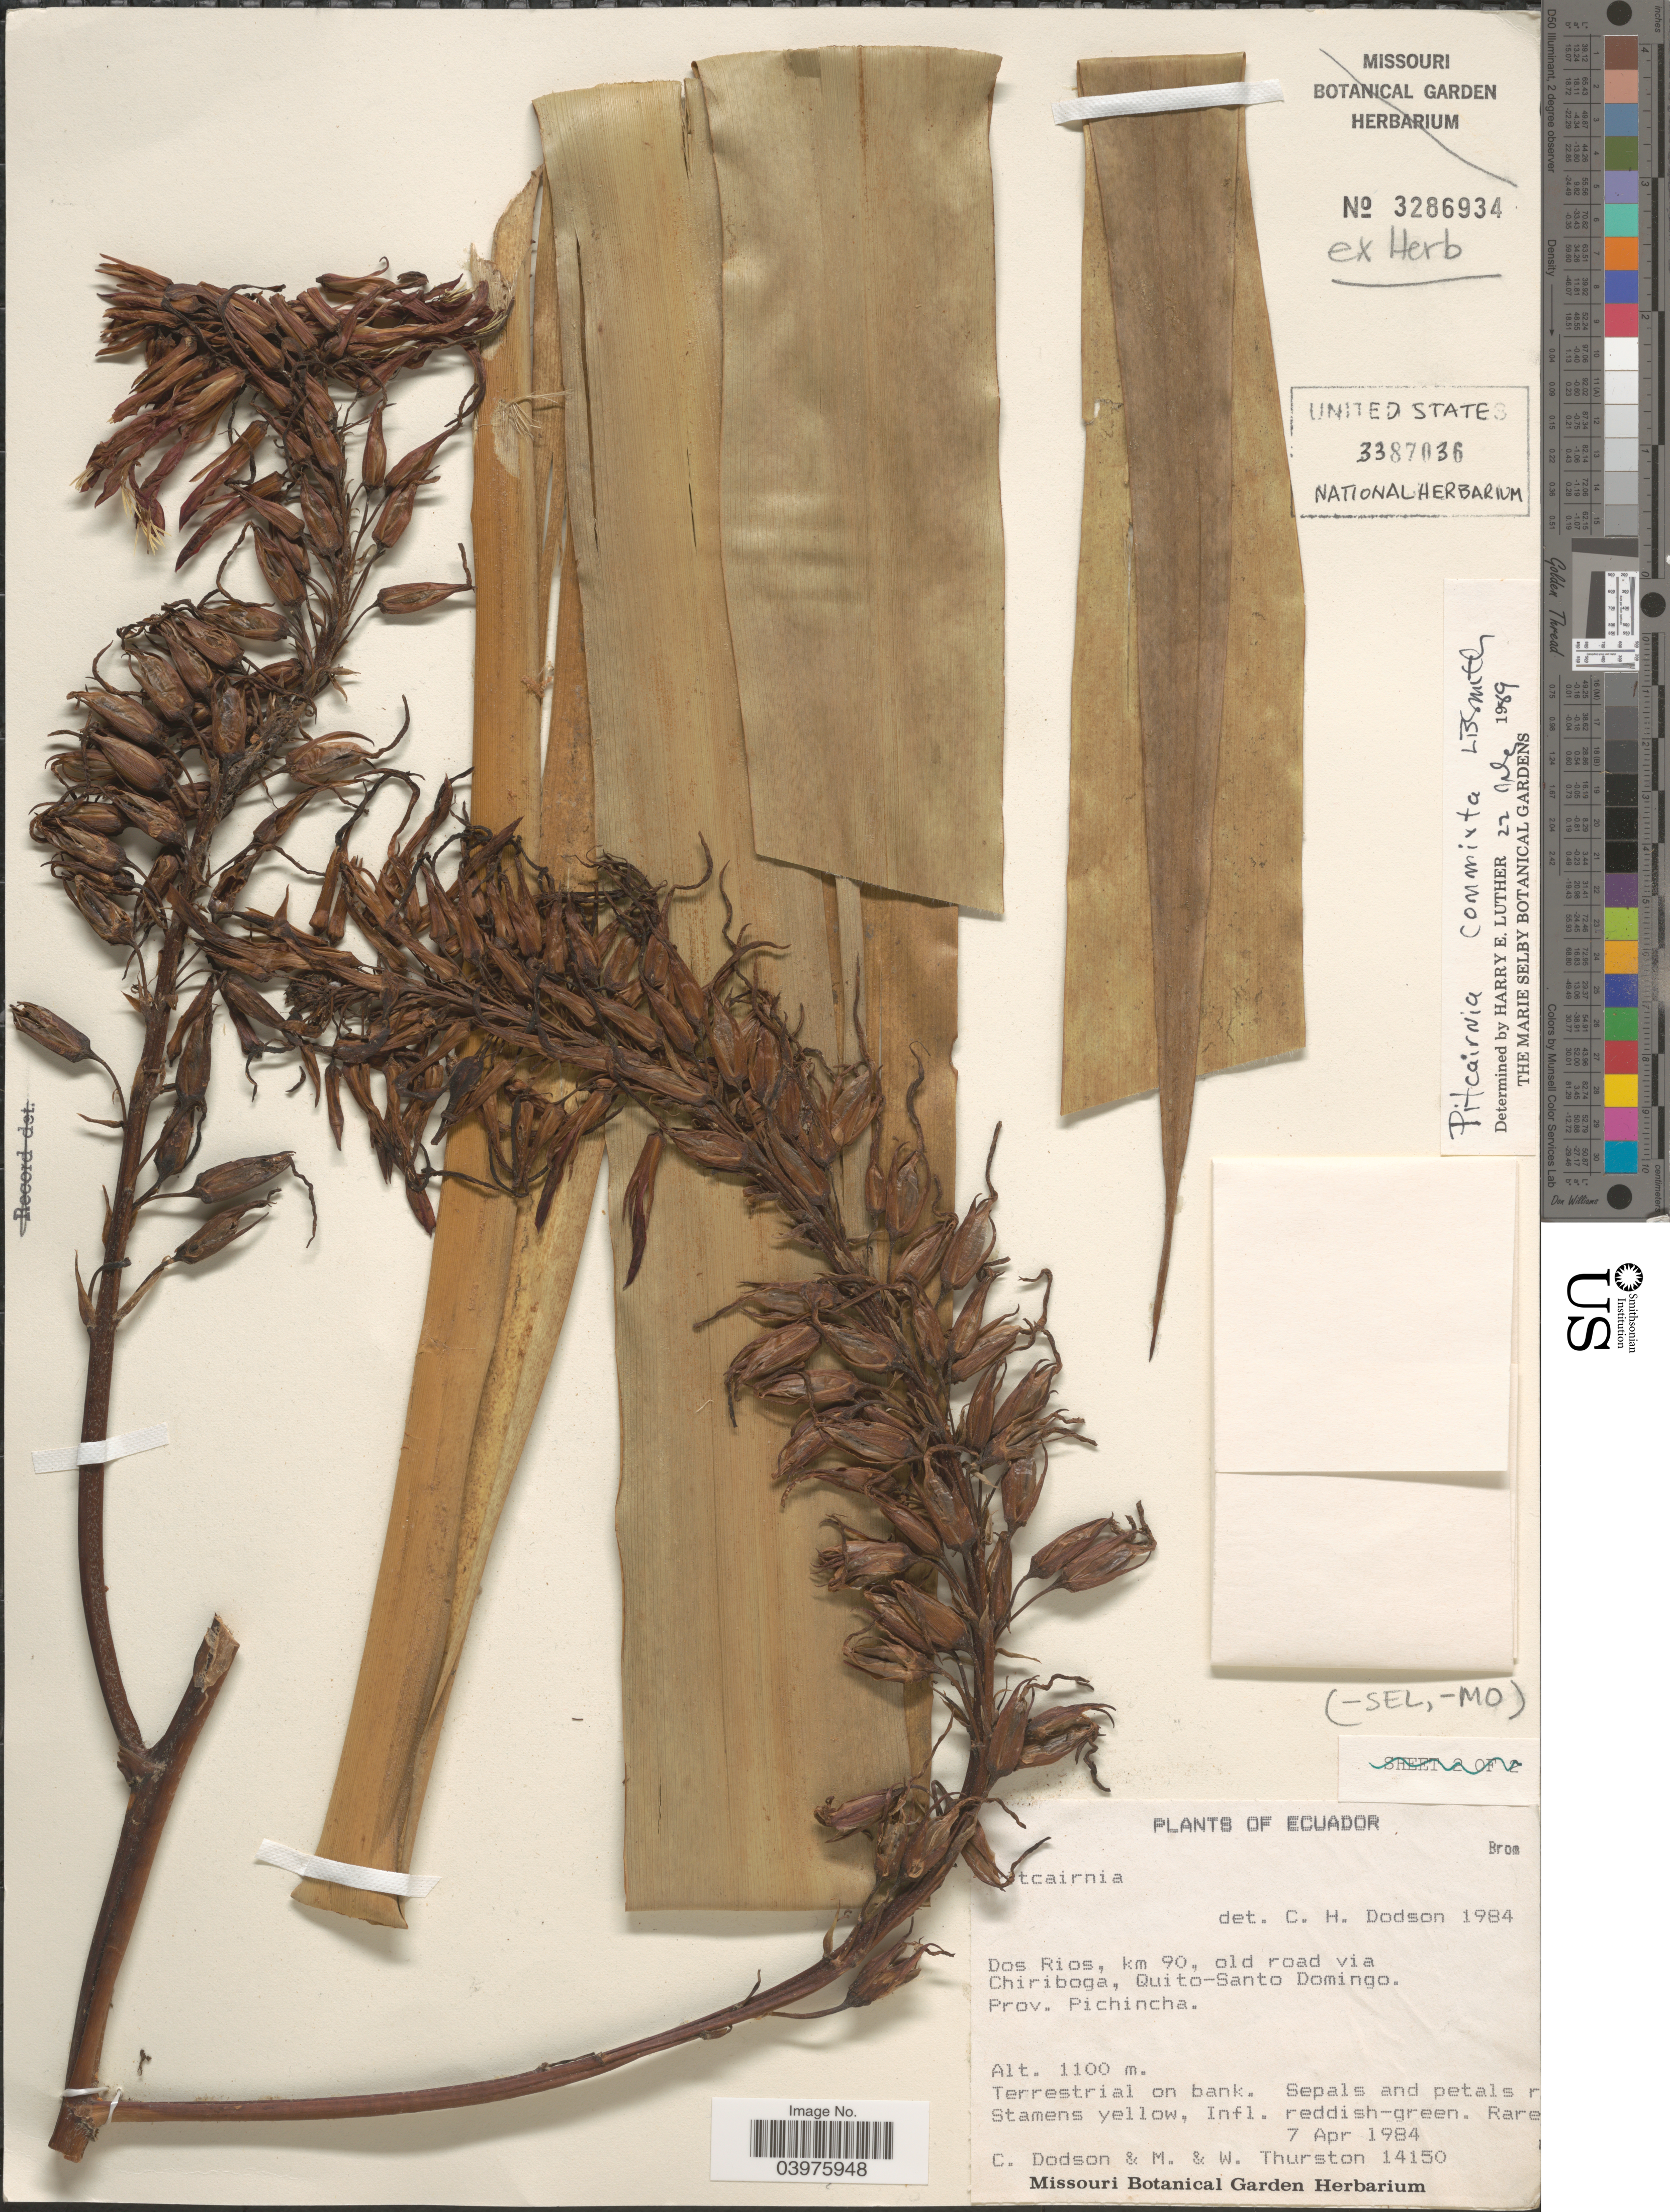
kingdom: Plantae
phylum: Tracheophyta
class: Liliopsida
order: Poales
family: Bromeliaceae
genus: Pitcairnia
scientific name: Pitcairnia commixta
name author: L.B. Sm.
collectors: C. Dodson, M. Thurston & W. Thurston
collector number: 14150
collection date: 1984-04-07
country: Ecuador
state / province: Pichincha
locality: Dos Rios, km 90, old road via Chiriboga, Quito-Santo Domingo. Terrestrial on bank.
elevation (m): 1100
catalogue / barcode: US 3387036